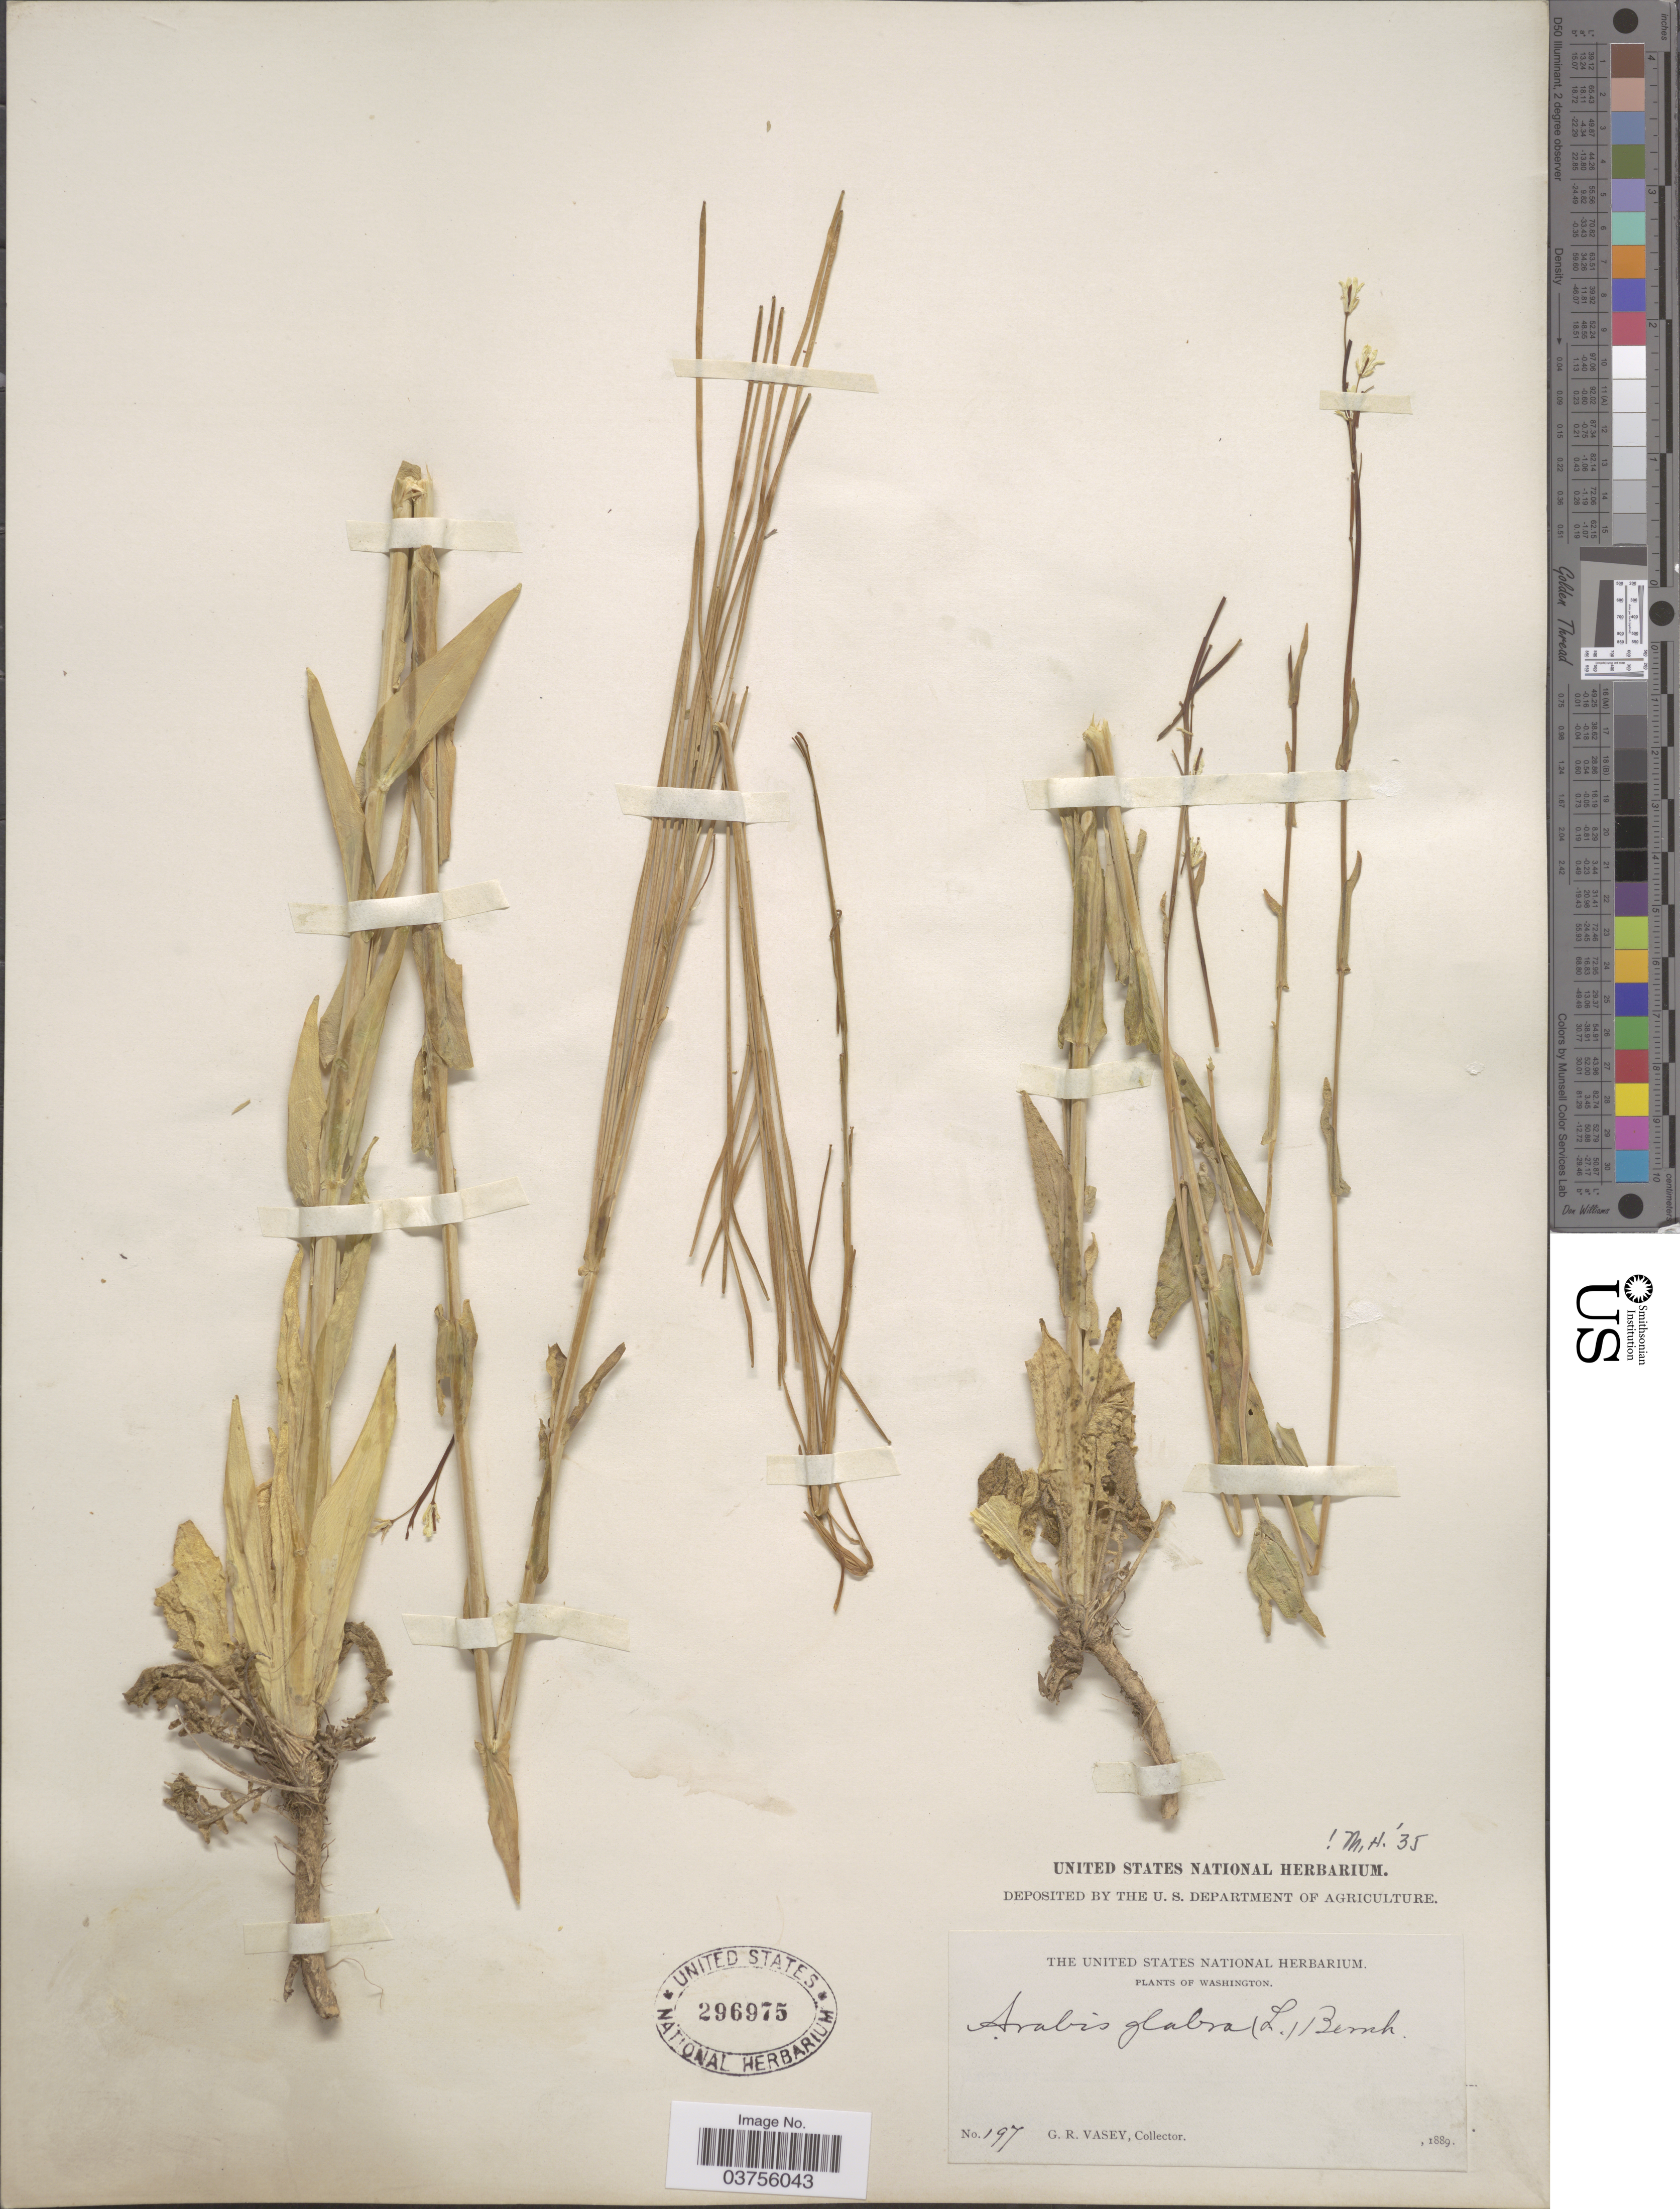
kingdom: Plantae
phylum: Tracheophyta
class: Magnoliopsida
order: Brassicales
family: Brassicaceae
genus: Turritis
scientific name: Turritis glabra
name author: L.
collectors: G. R. Vasey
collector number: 197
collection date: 1889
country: United States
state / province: Washington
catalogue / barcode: US 296975